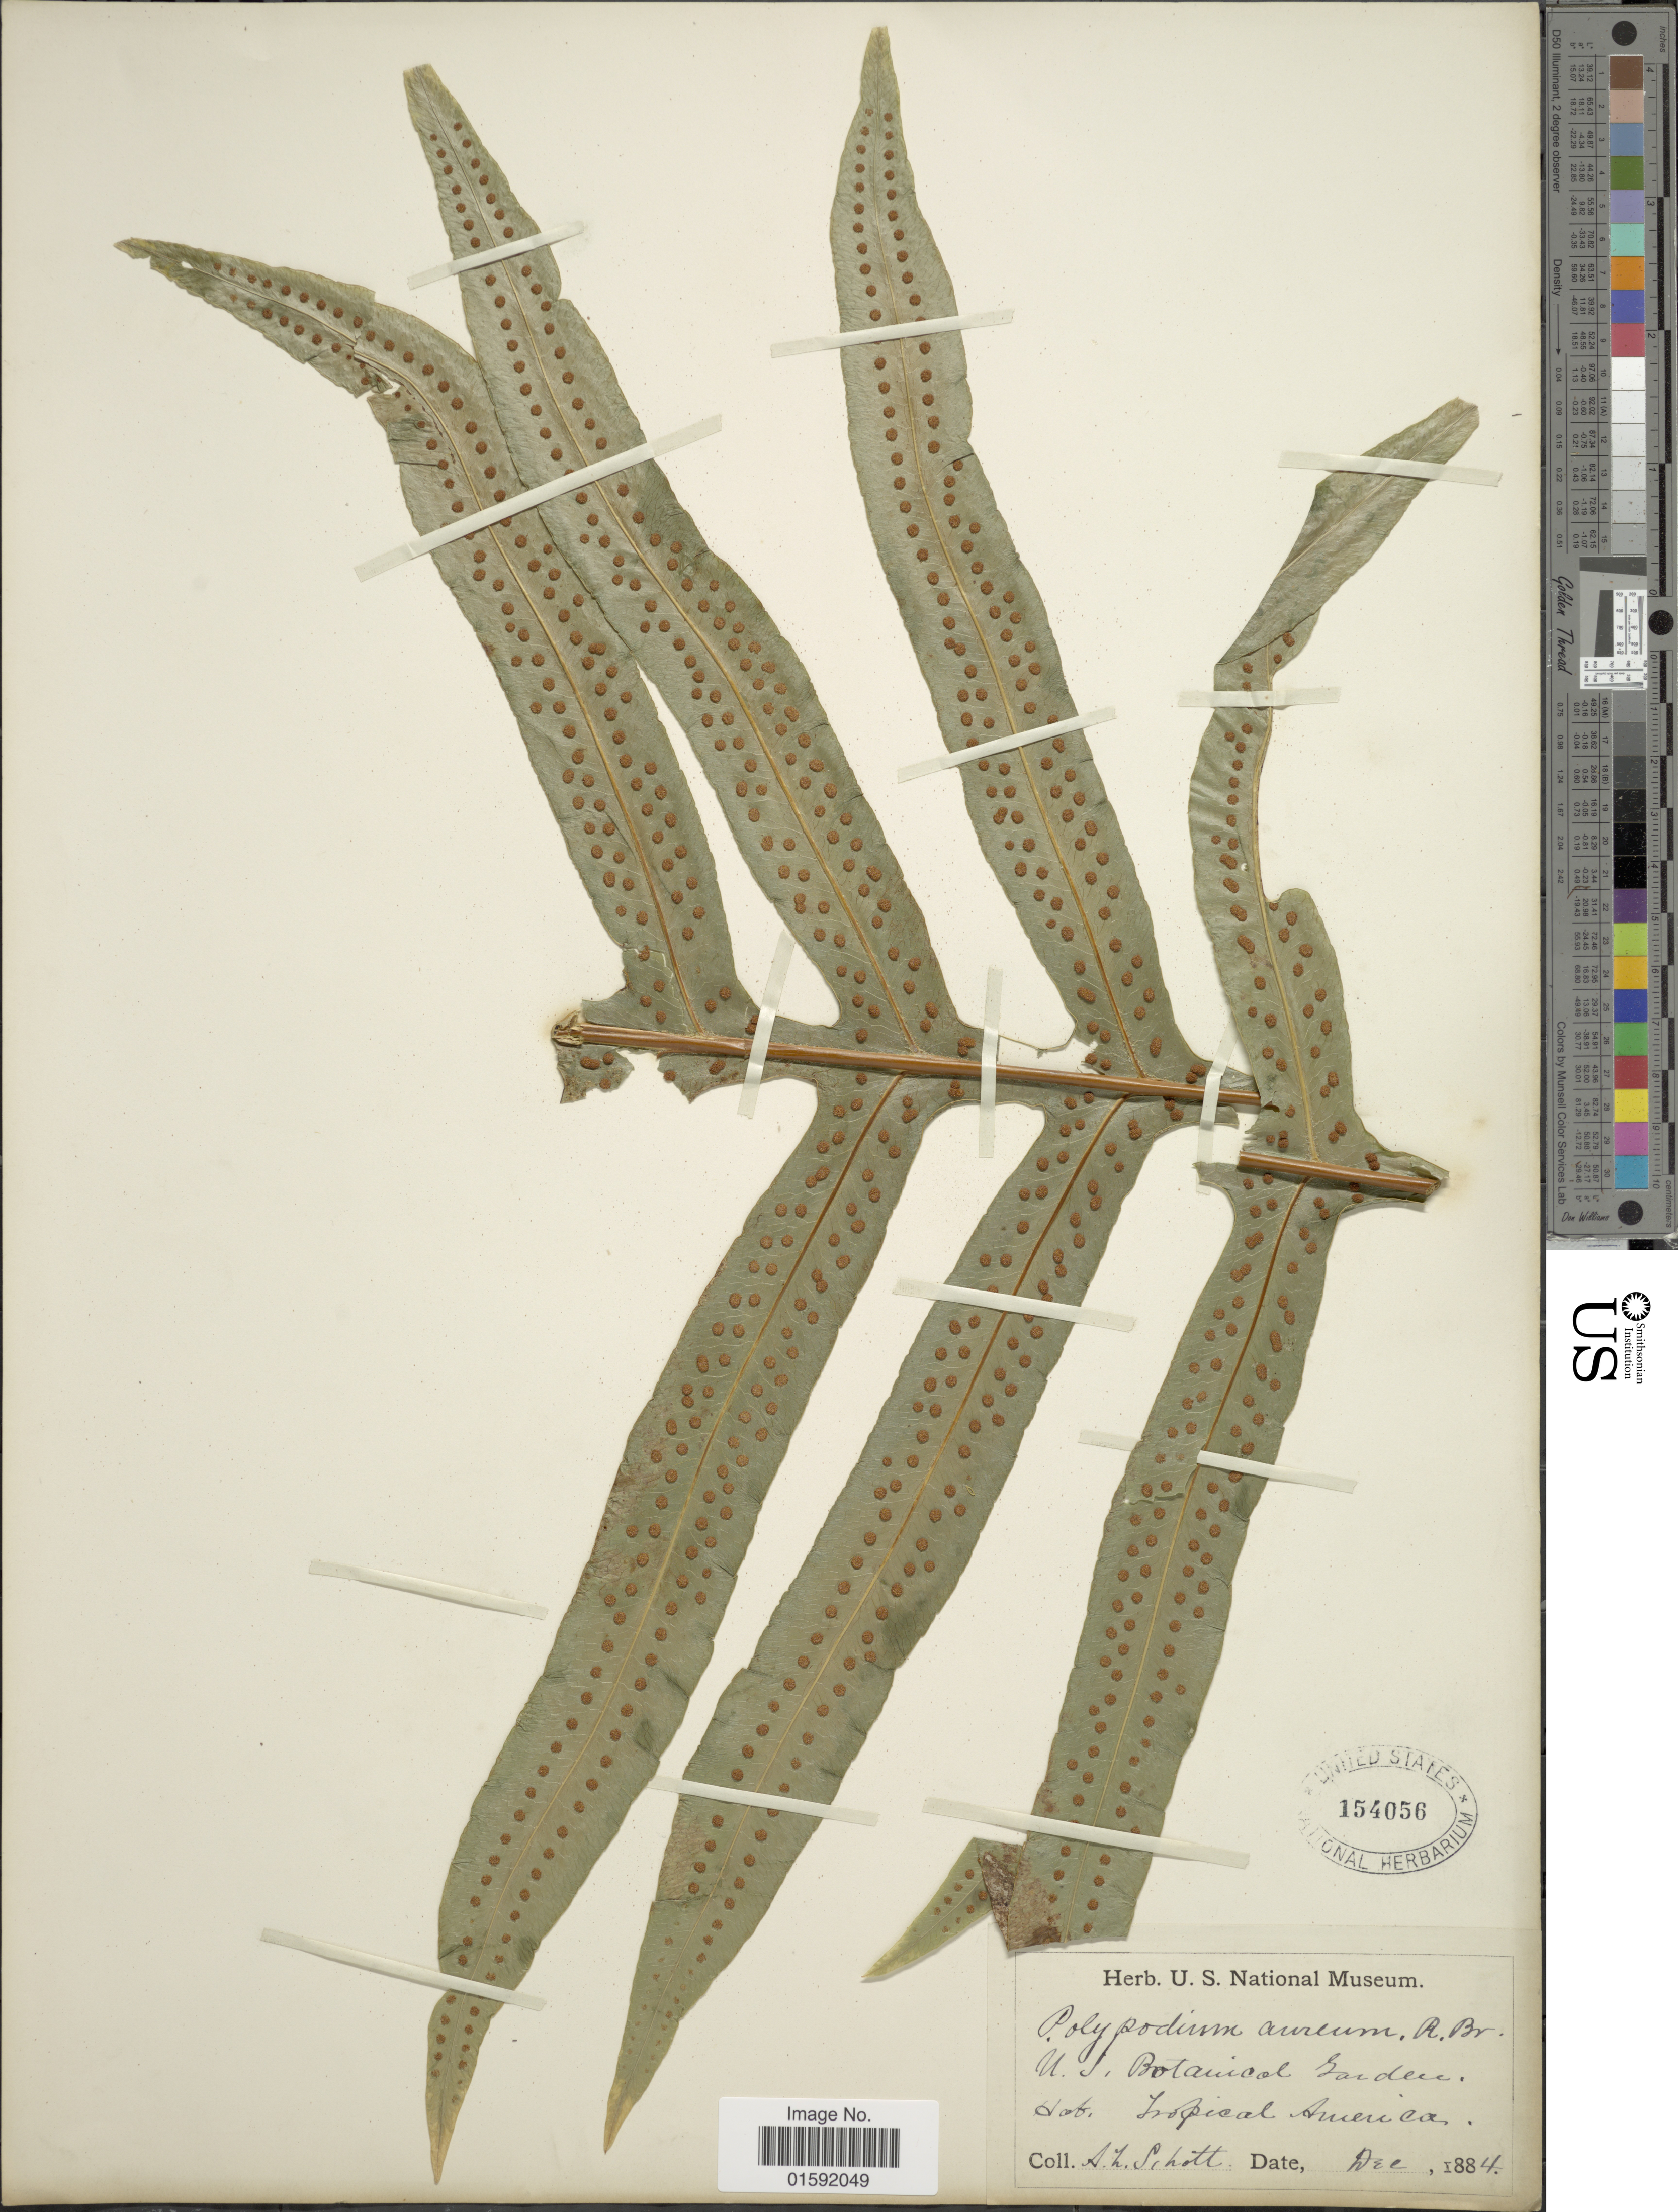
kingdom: Plantae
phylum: Tracheophyta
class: Polypodiopsida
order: Polypodiales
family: Polypodiaceae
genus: Phlebodium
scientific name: Phlebodium aureum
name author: (L.) J. Sm.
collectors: A. L. Schott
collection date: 1884-12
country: United States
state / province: New Jersey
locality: N.J. Botanical Garden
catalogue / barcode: US 15456